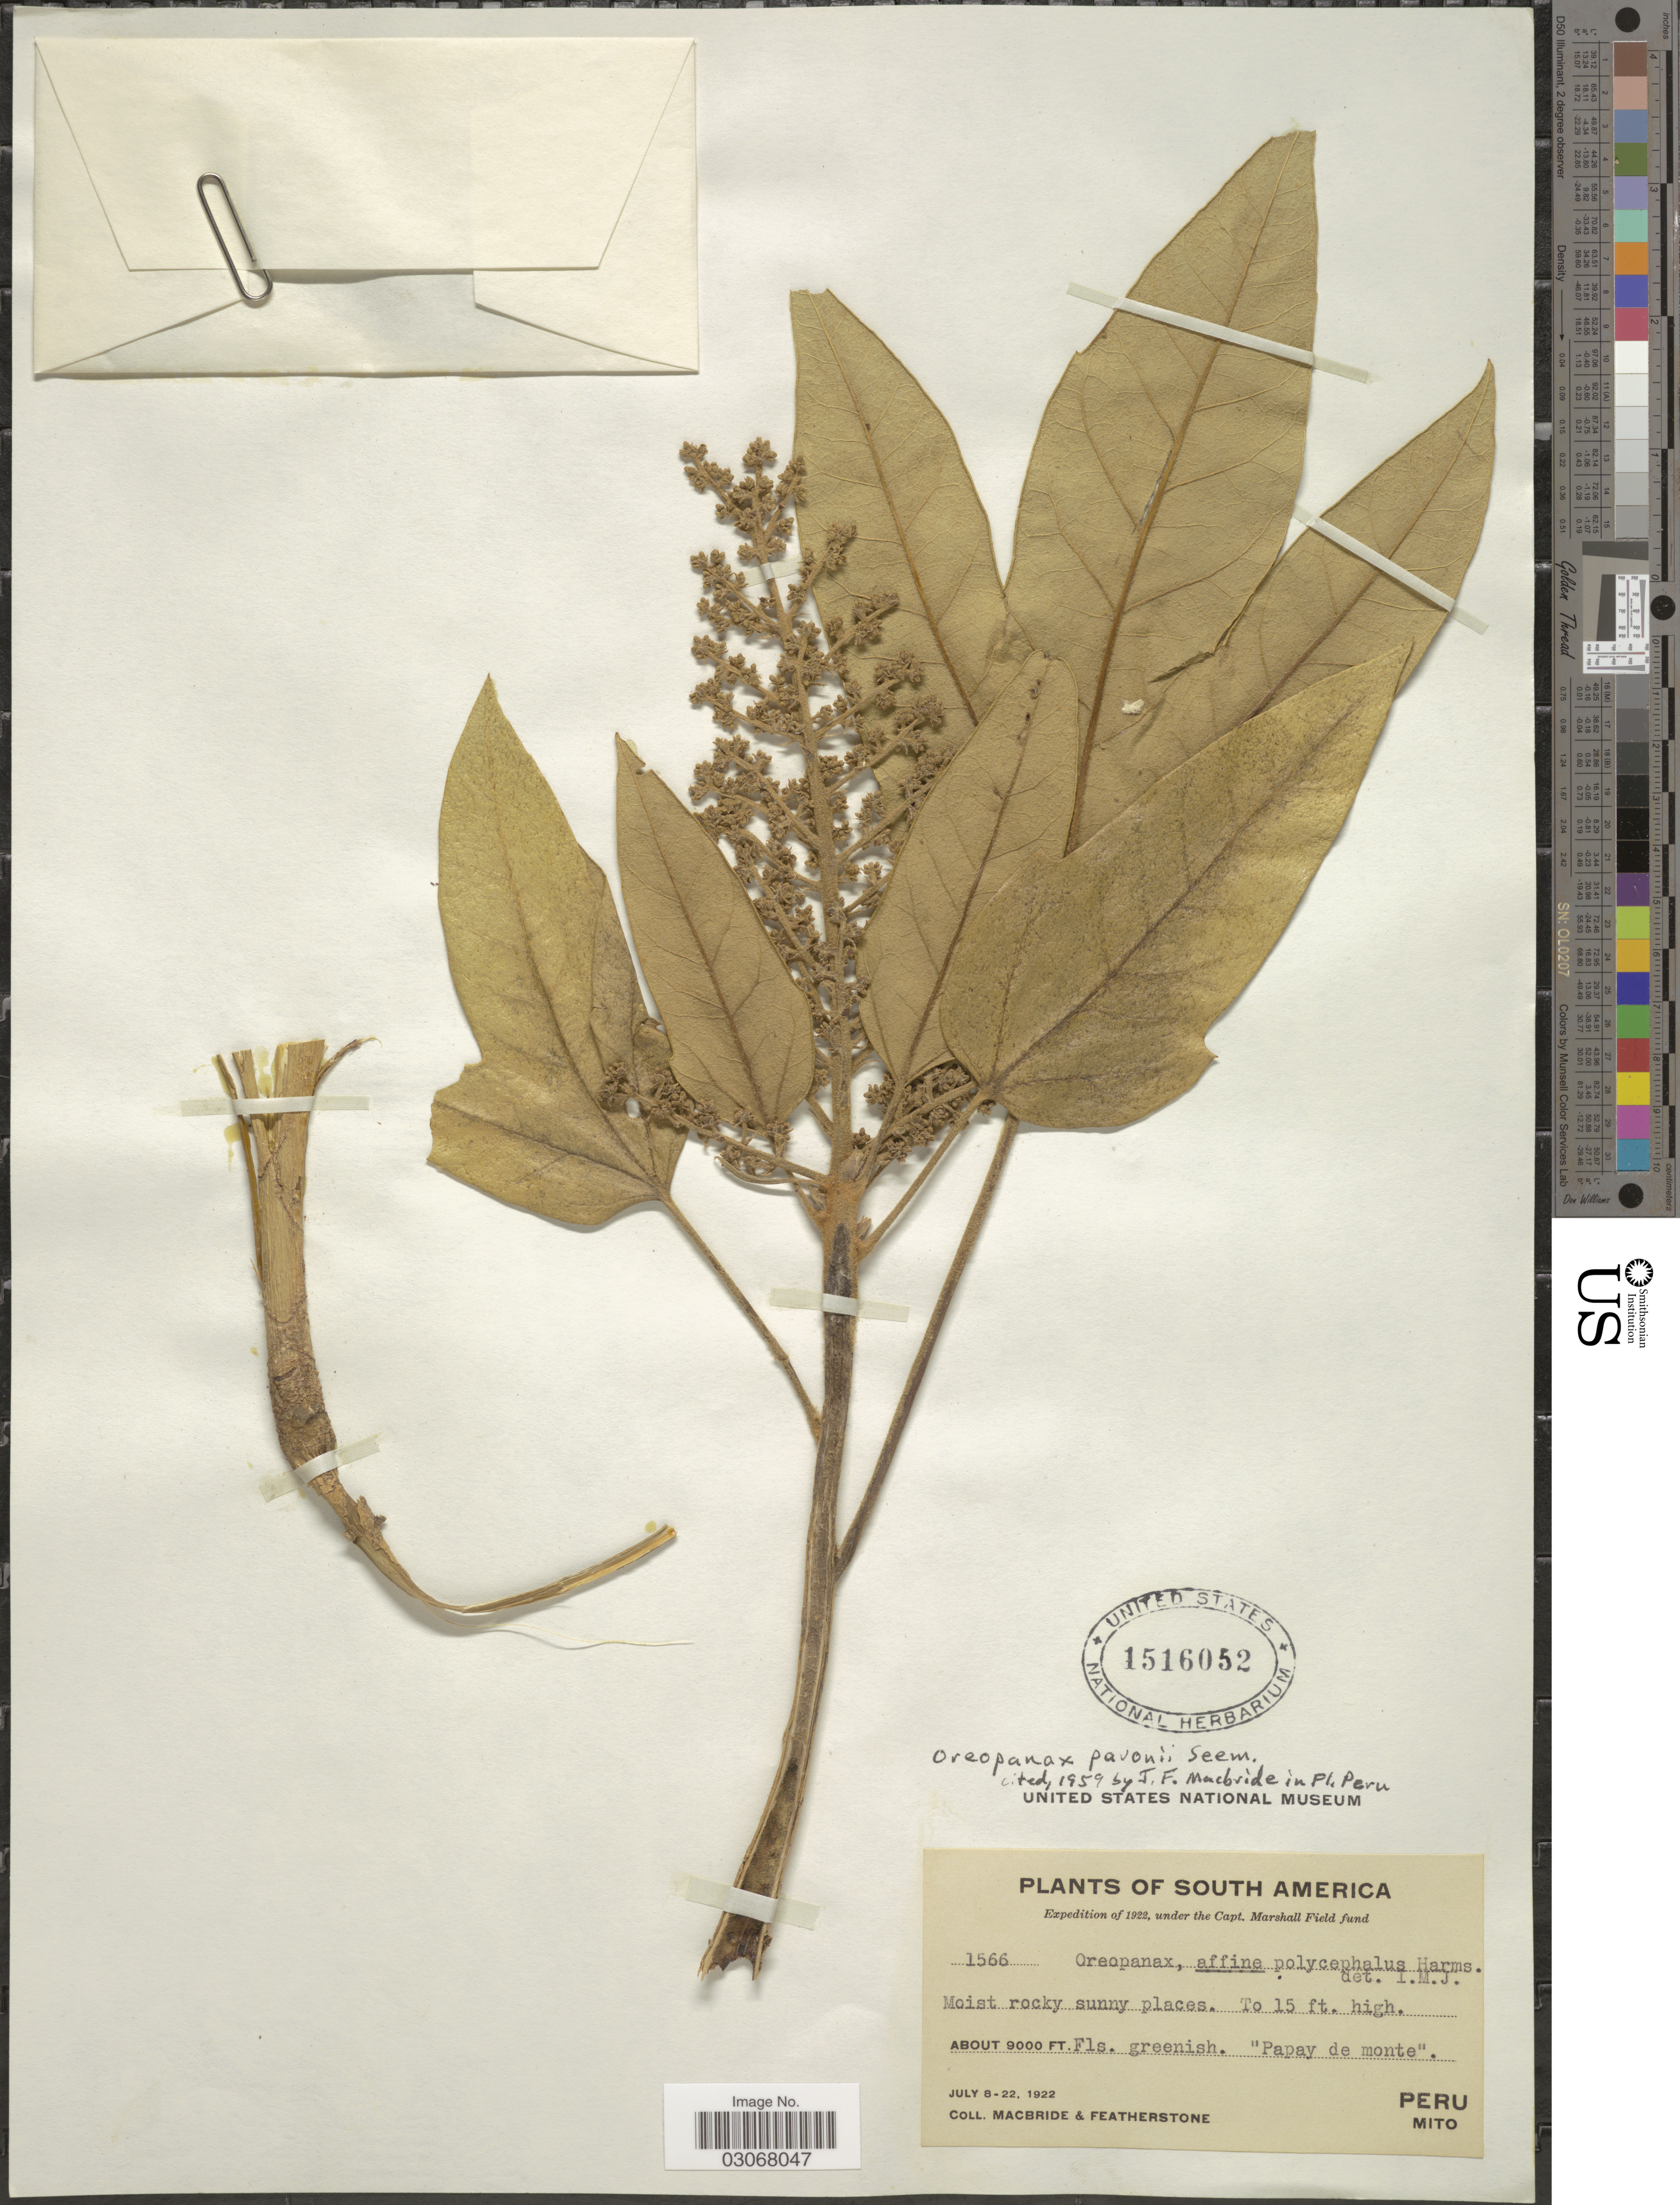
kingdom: Plantae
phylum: Tracheophyta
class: Magnoliopsida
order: Apiales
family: Araliaceae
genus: Oreopanax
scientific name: Oreopanax pavonii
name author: Seem.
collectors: Macbride, -- & -. Featherstone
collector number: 1566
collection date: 1922-07-08/1922-07-22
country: Peru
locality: Mito.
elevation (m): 2743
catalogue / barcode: US 1516052